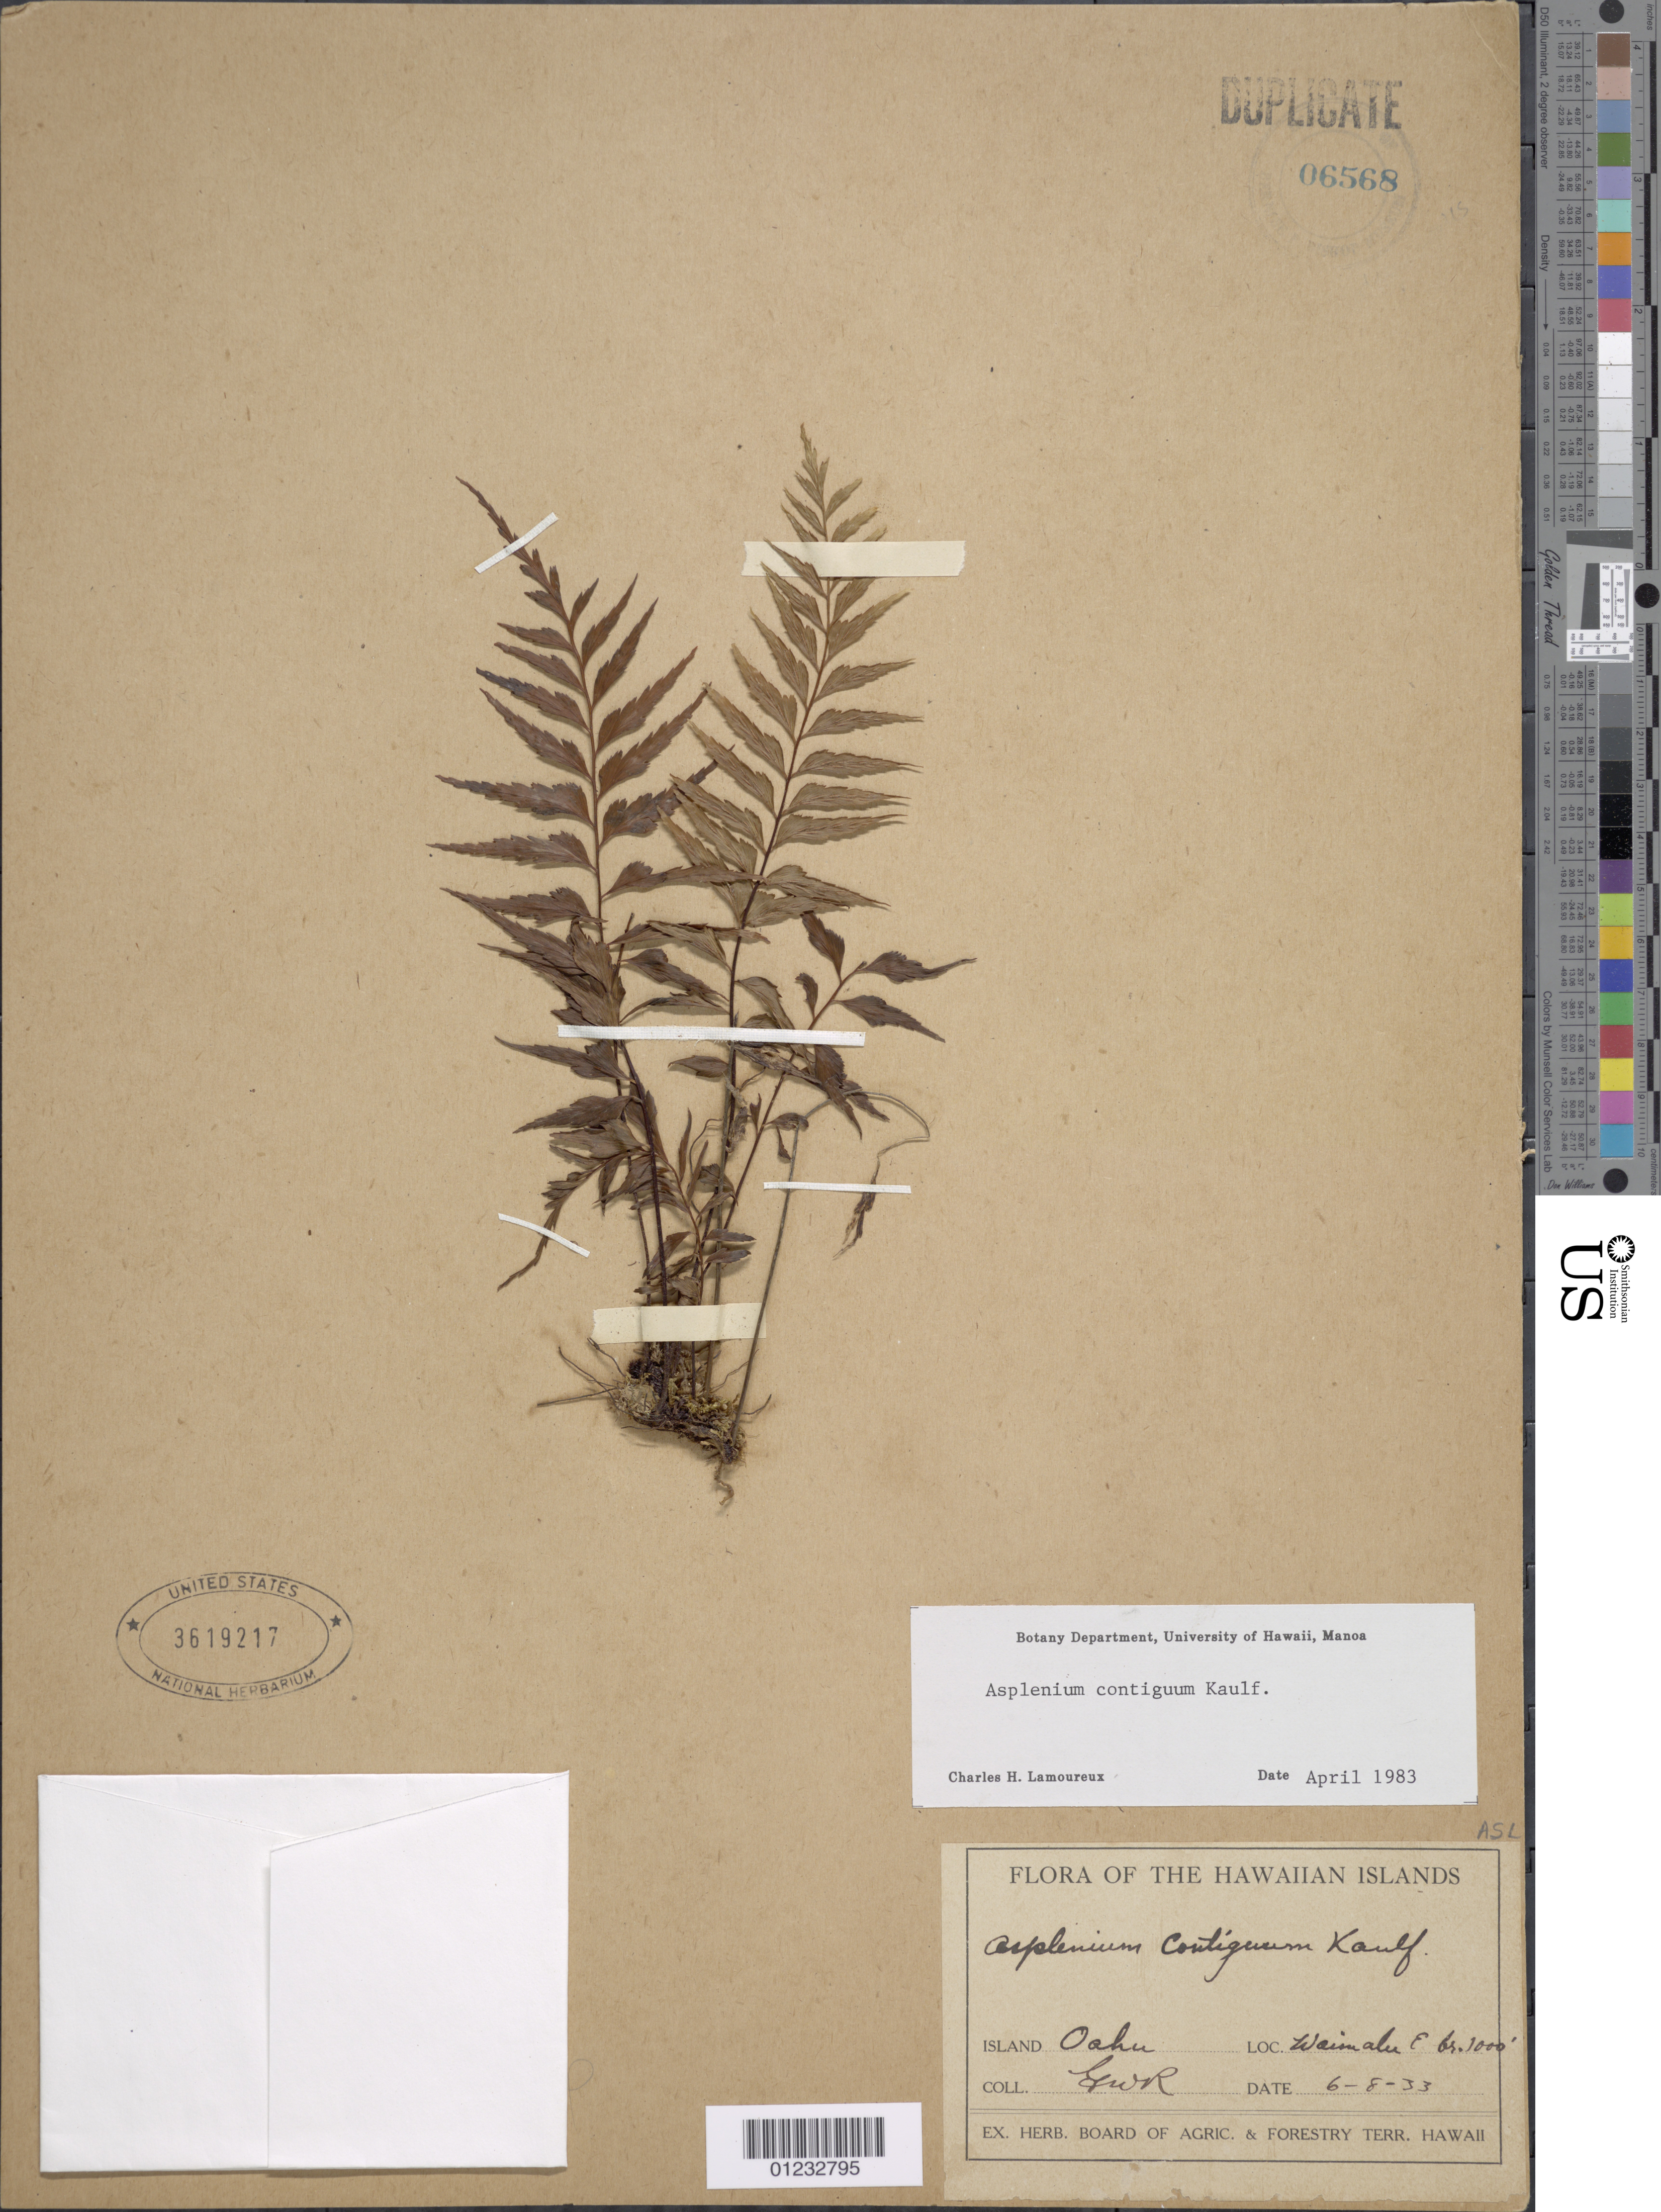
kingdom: Plantae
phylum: Tracheophyta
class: Polypodiopsida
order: Polypodiales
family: Aspleniaceae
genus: Asplenium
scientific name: Asplenium contiguum var. contiguum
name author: Kaulf.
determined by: Wagner, W. L., (BOT), Smithsonian Institution - National Museum of Natural History (UNITED STATES)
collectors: G. Russ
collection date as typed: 6-8-33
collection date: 1933-06-08 or 1933-08-06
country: United States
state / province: Hawaii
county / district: Honolulu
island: Oahu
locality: Waimalu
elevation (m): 305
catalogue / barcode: US 3619217